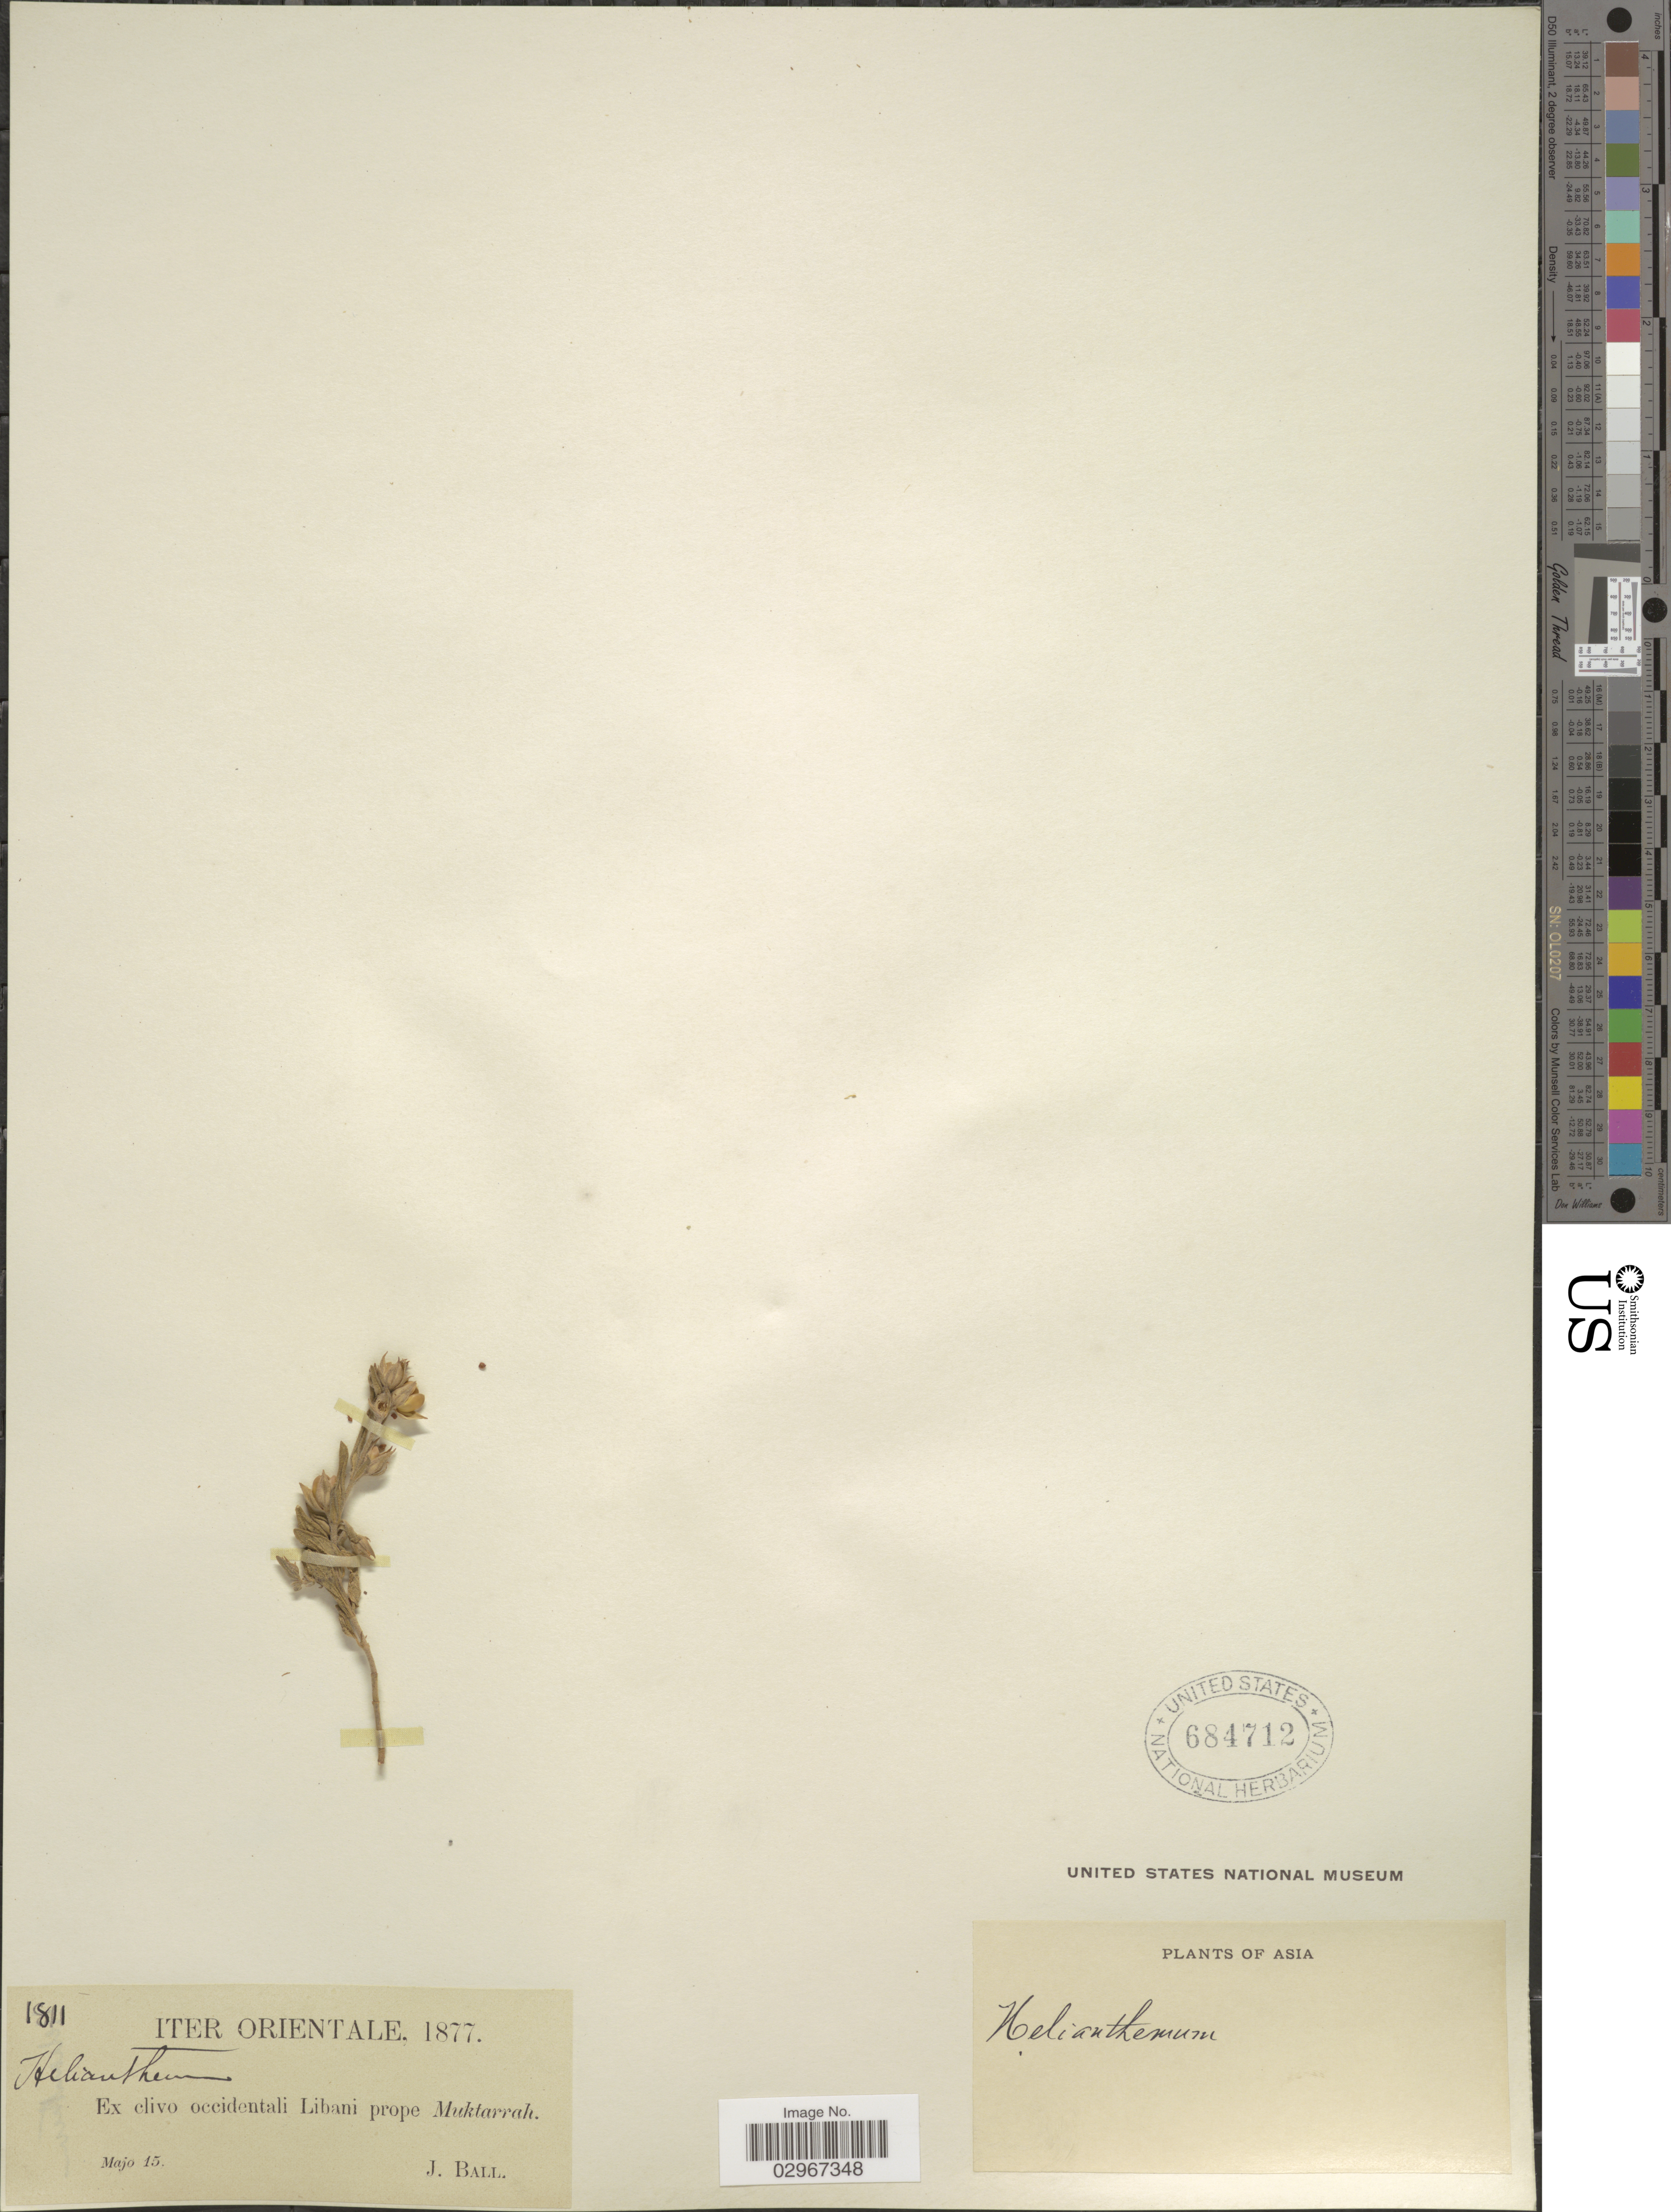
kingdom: Plantae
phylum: Tracheophyta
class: Magnoliopsida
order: Malvales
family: Cistaceae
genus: Helianthemum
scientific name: Helianthemum sp.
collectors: J. Ball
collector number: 1811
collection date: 1877-05-15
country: Lebanon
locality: Iter Orientale, Ex clivo occidentali Libani prope Muktarrah. Asia.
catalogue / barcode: US 684712